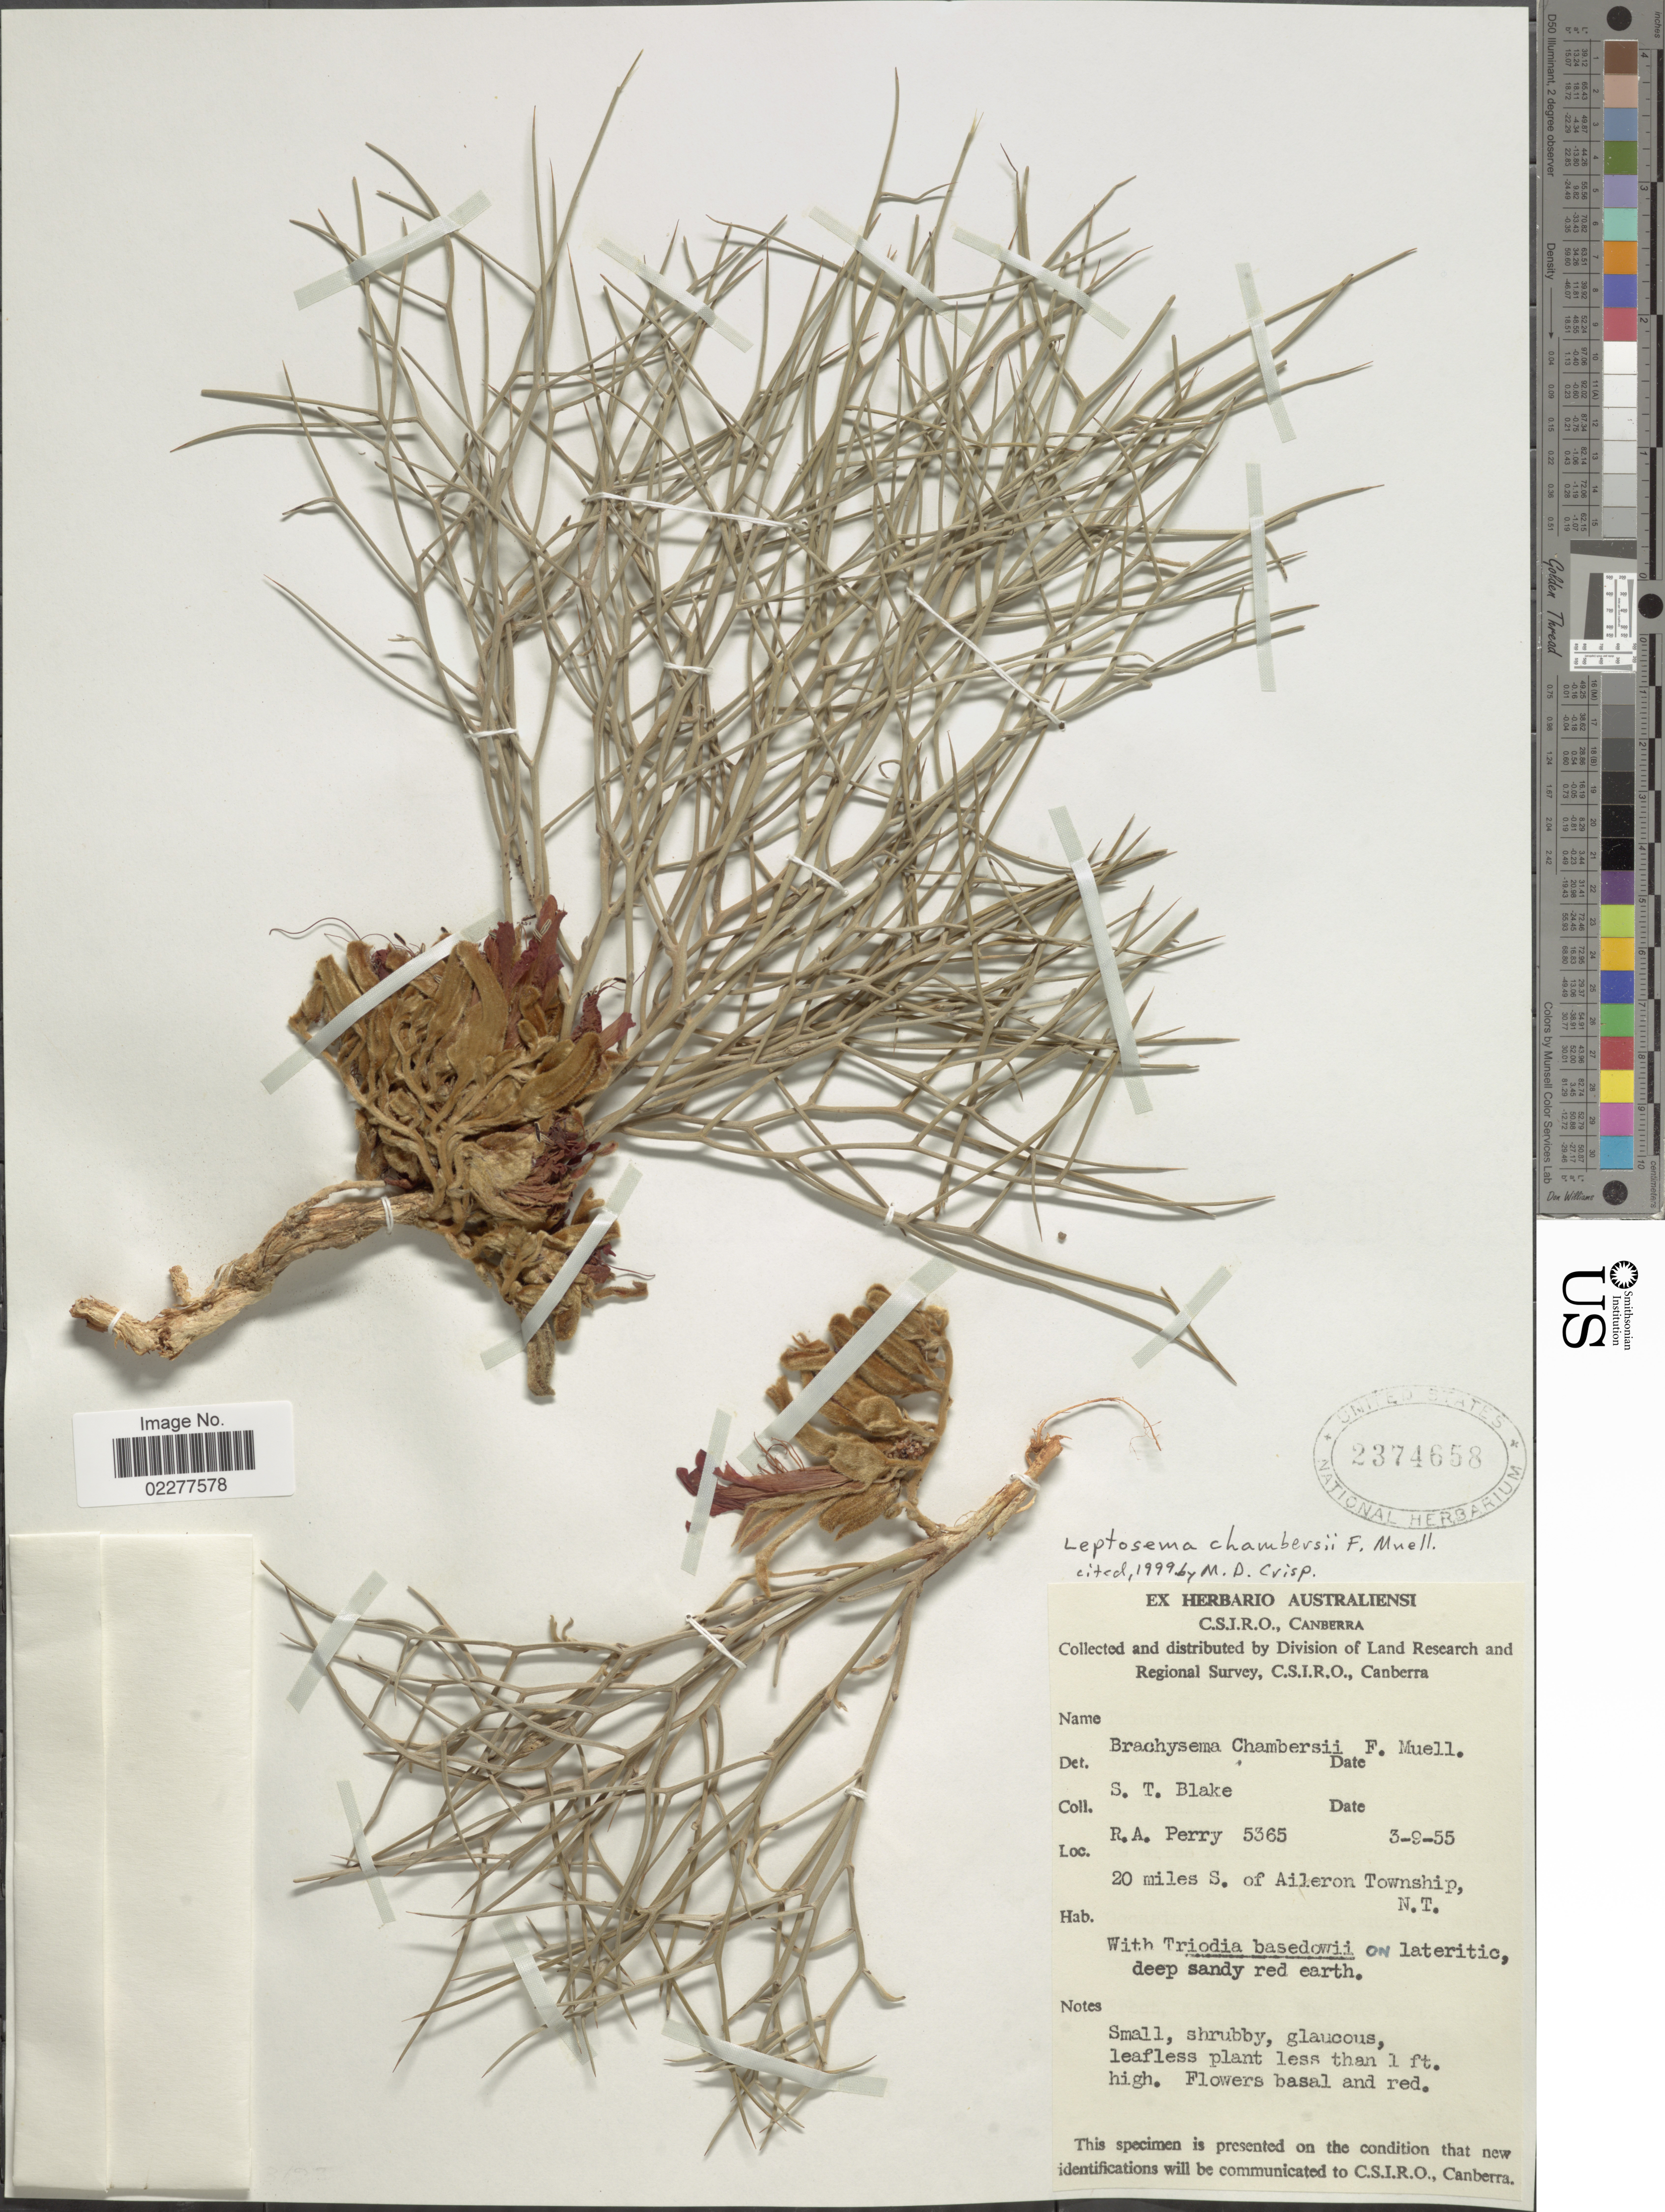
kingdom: Plantae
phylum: Tracheophyta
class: Magnoliopsida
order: Fabales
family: Fabaceae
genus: Leptosema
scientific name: Leptosema chambersii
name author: F. Muell.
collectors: Perry, R. A.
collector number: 5365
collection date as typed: Transcribed d/m/y: 3/9/55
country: Australia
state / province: Northern Territory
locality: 20 miles S of Aileron Township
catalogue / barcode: US 2374658